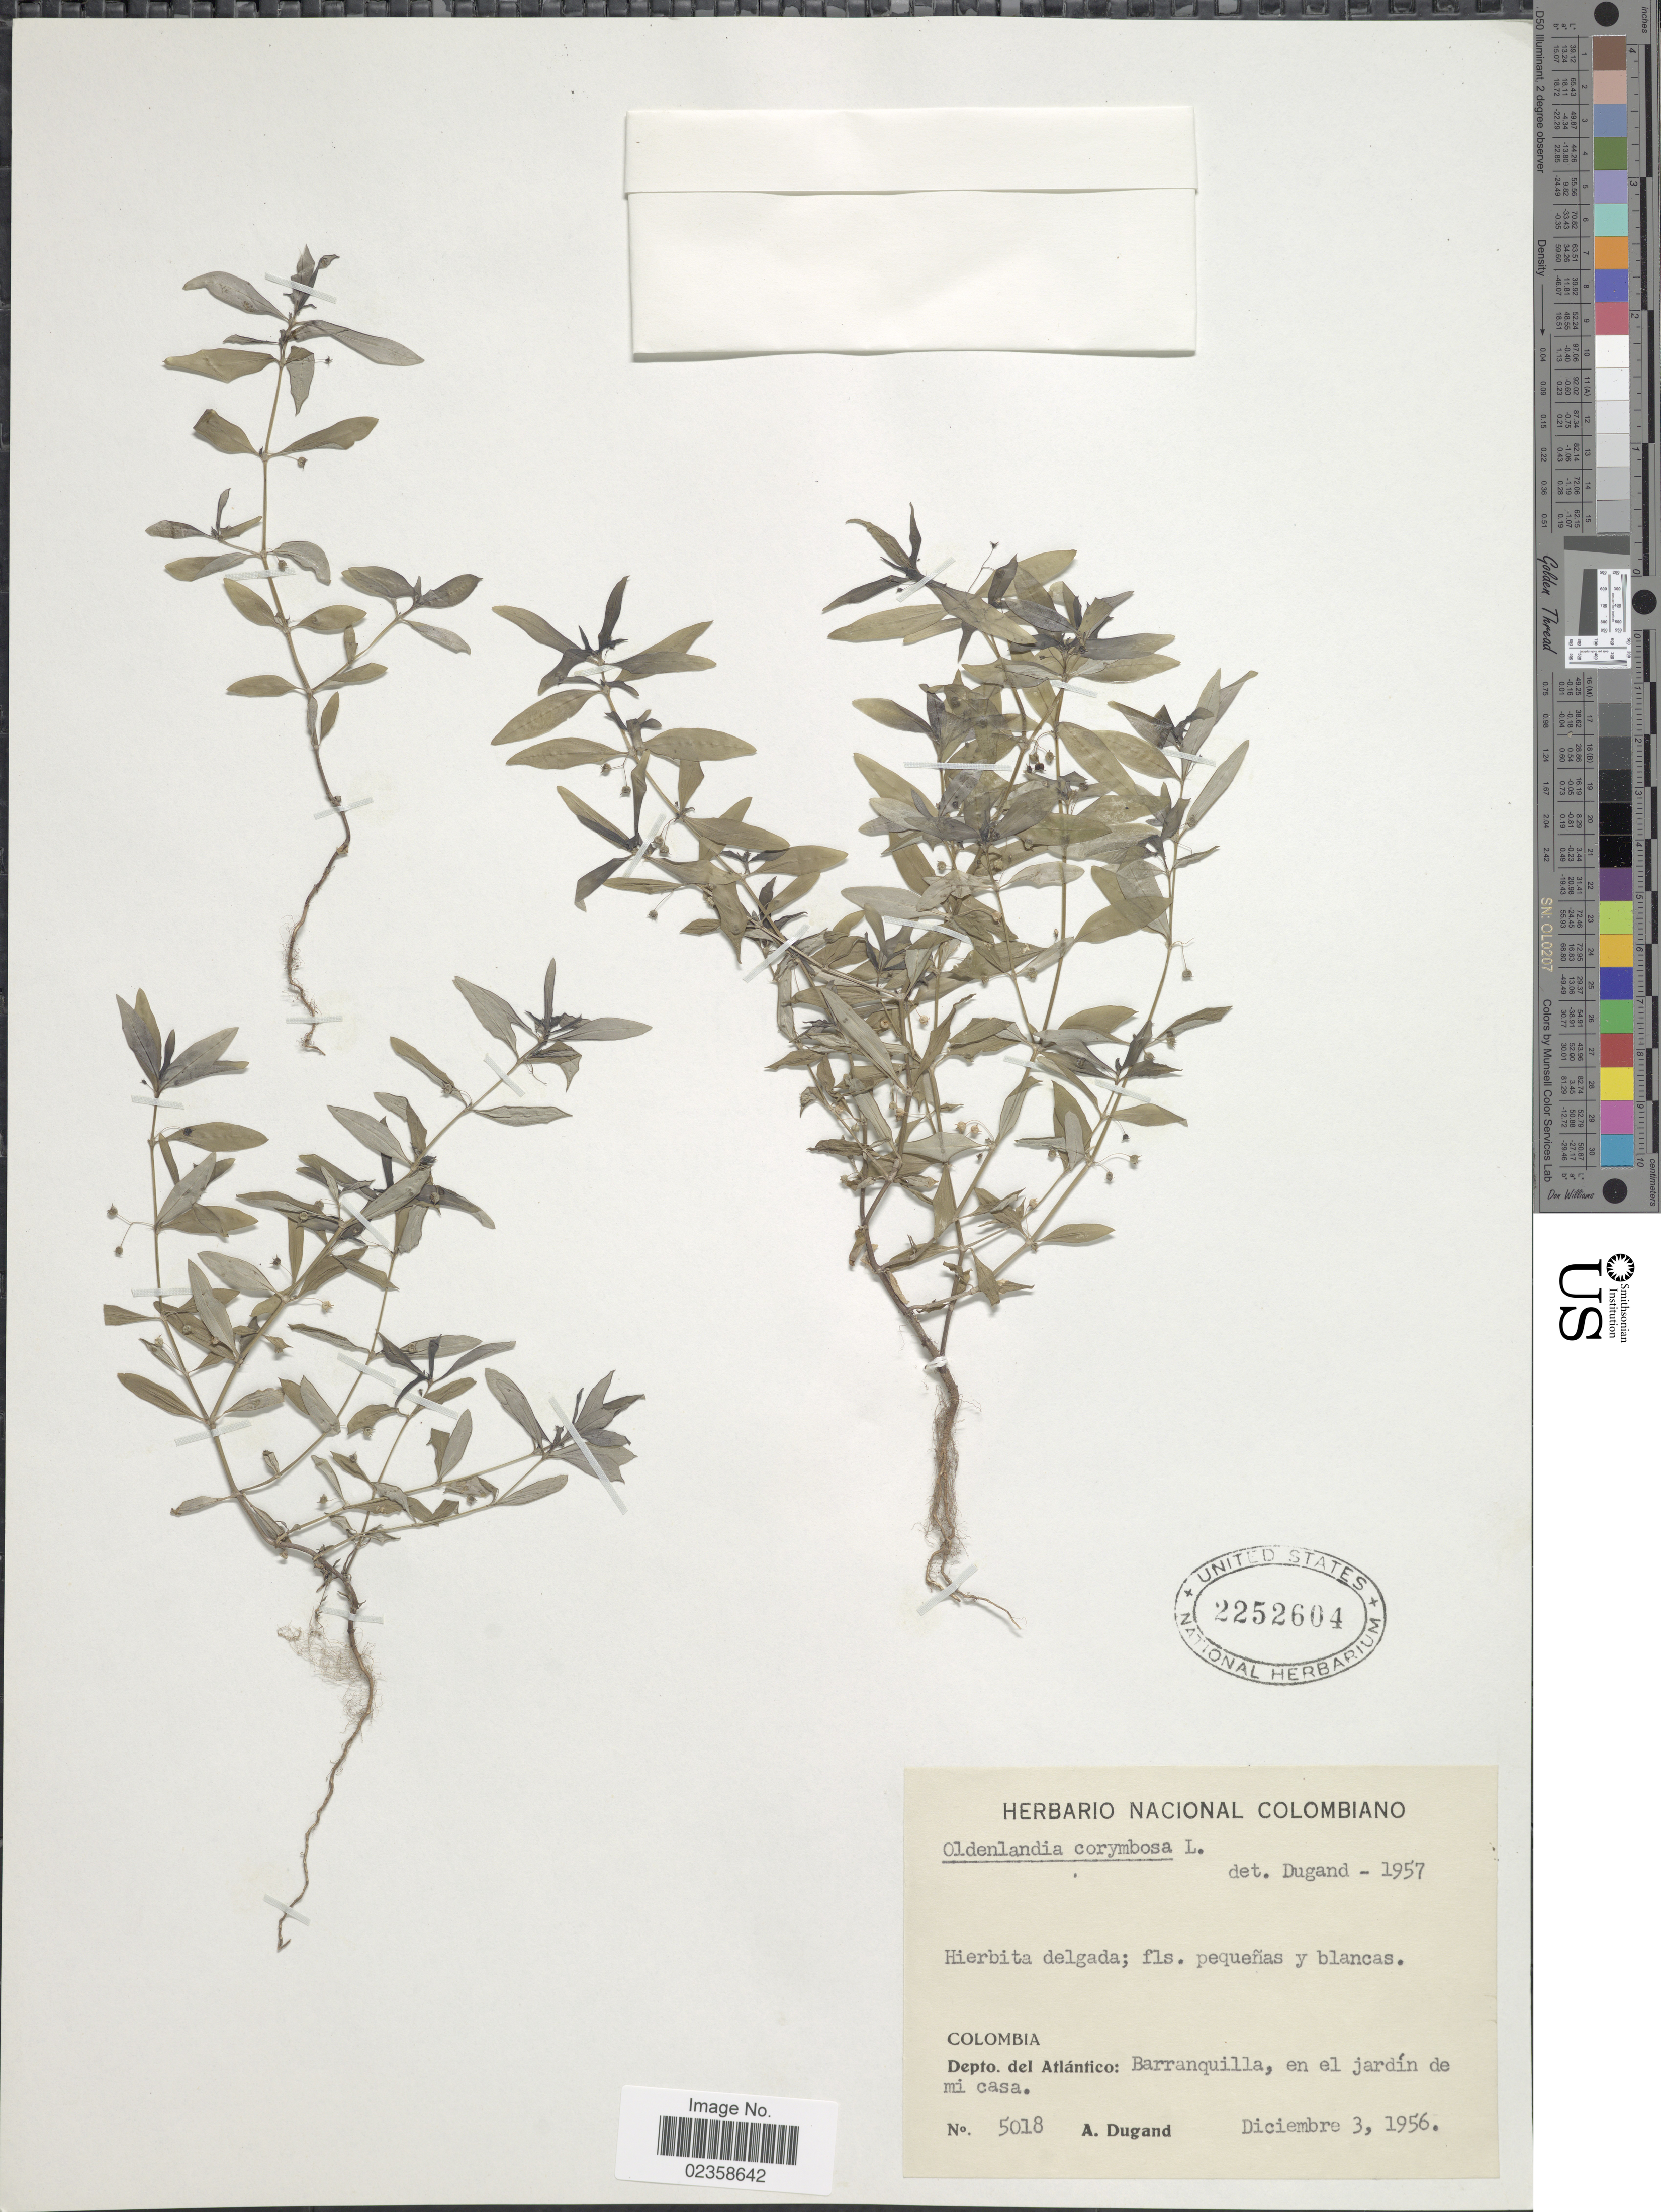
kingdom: Plantae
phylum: Tracheophyta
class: Magnoliopsida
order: Gentianales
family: Rubiaceae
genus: Oldenlandia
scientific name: Oldenlandia corymbosa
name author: L.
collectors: A. Dugand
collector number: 5018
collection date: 1956-12-03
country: Colombia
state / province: Atlántico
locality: Depto. del Atlantico: Barranquilla, en el jardin de mi casa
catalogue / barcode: US 2252604